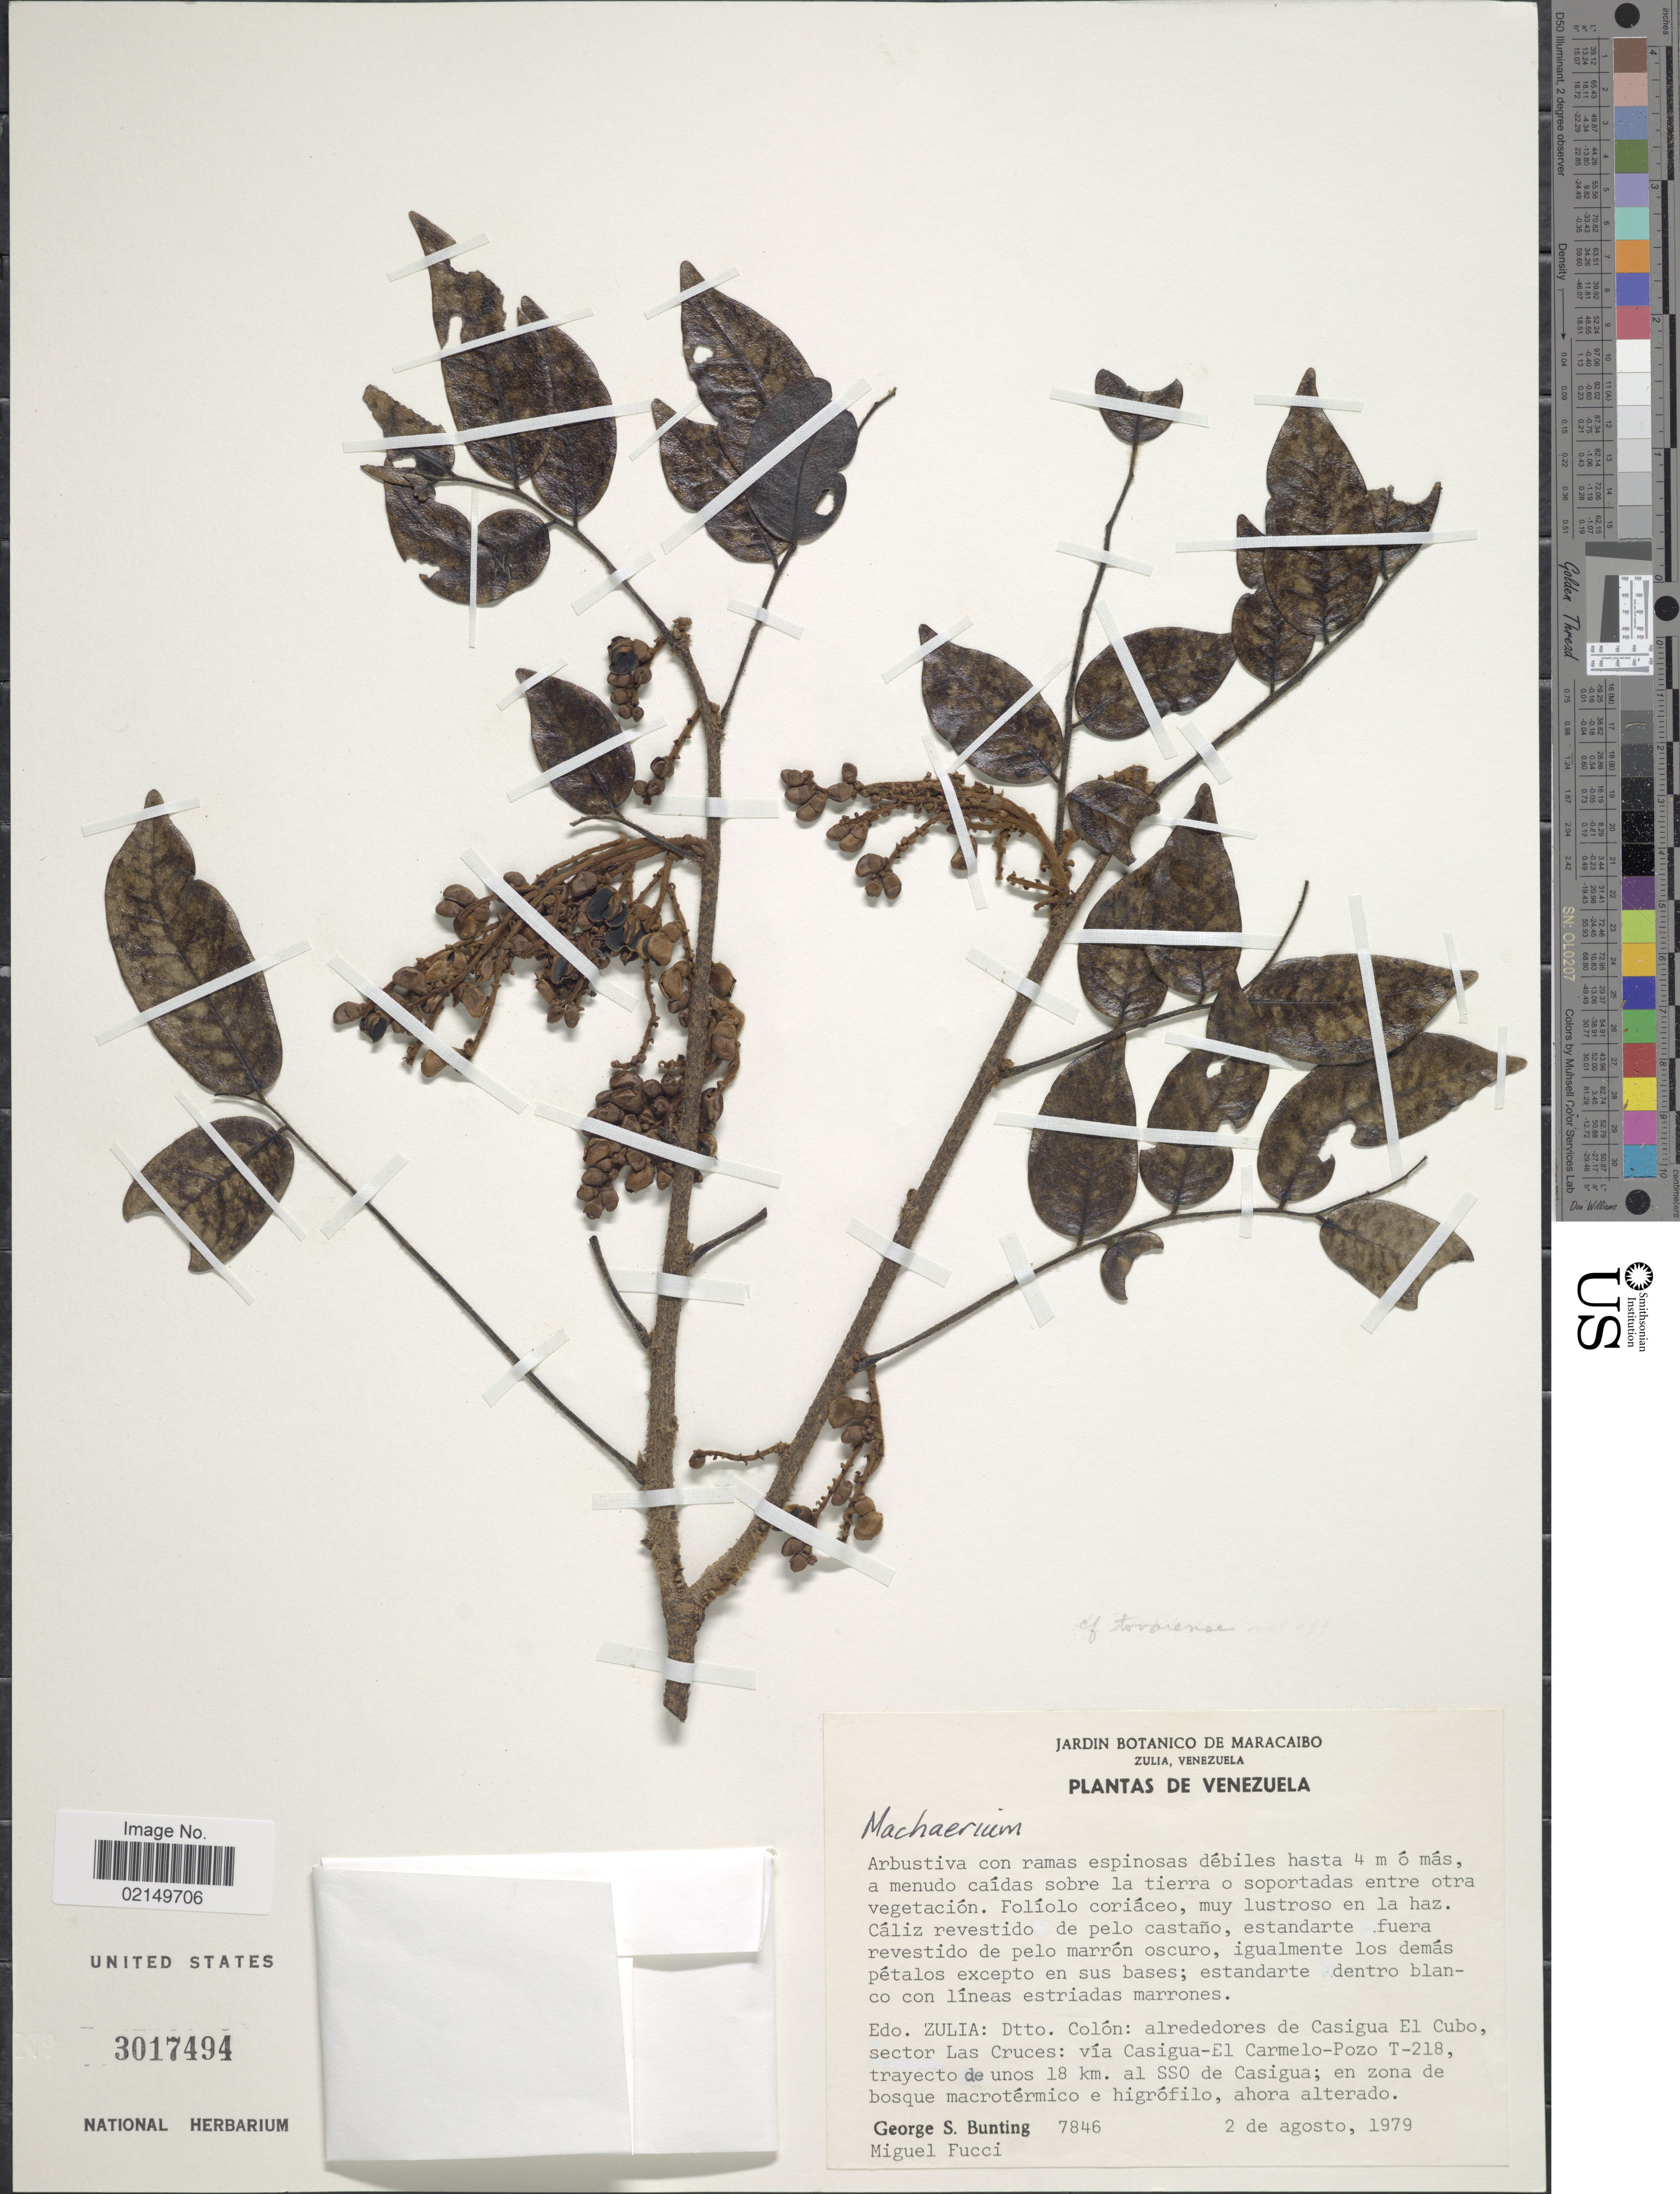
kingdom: Plantae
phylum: Tracheophyta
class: Magnoliopsida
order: Fabales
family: Fabaceae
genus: Machaerium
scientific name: Machaerium tovarense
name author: Pittier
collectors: G. S. Bunting & M. Fucci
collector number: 7846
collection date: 1979-08-02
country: Venezuela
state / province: Zulia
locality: Edo. Zulia: Dtto. Colon: alrededores de Casigua El Cubo, sector Las Cruces: via Casigua-El Carmelo-Pozo T-218, trayecto de unos 18 km. al SSO de Casigua; en zona de bosque macrotermico e higrofilo, ahora alterado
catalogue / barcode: US 3017494